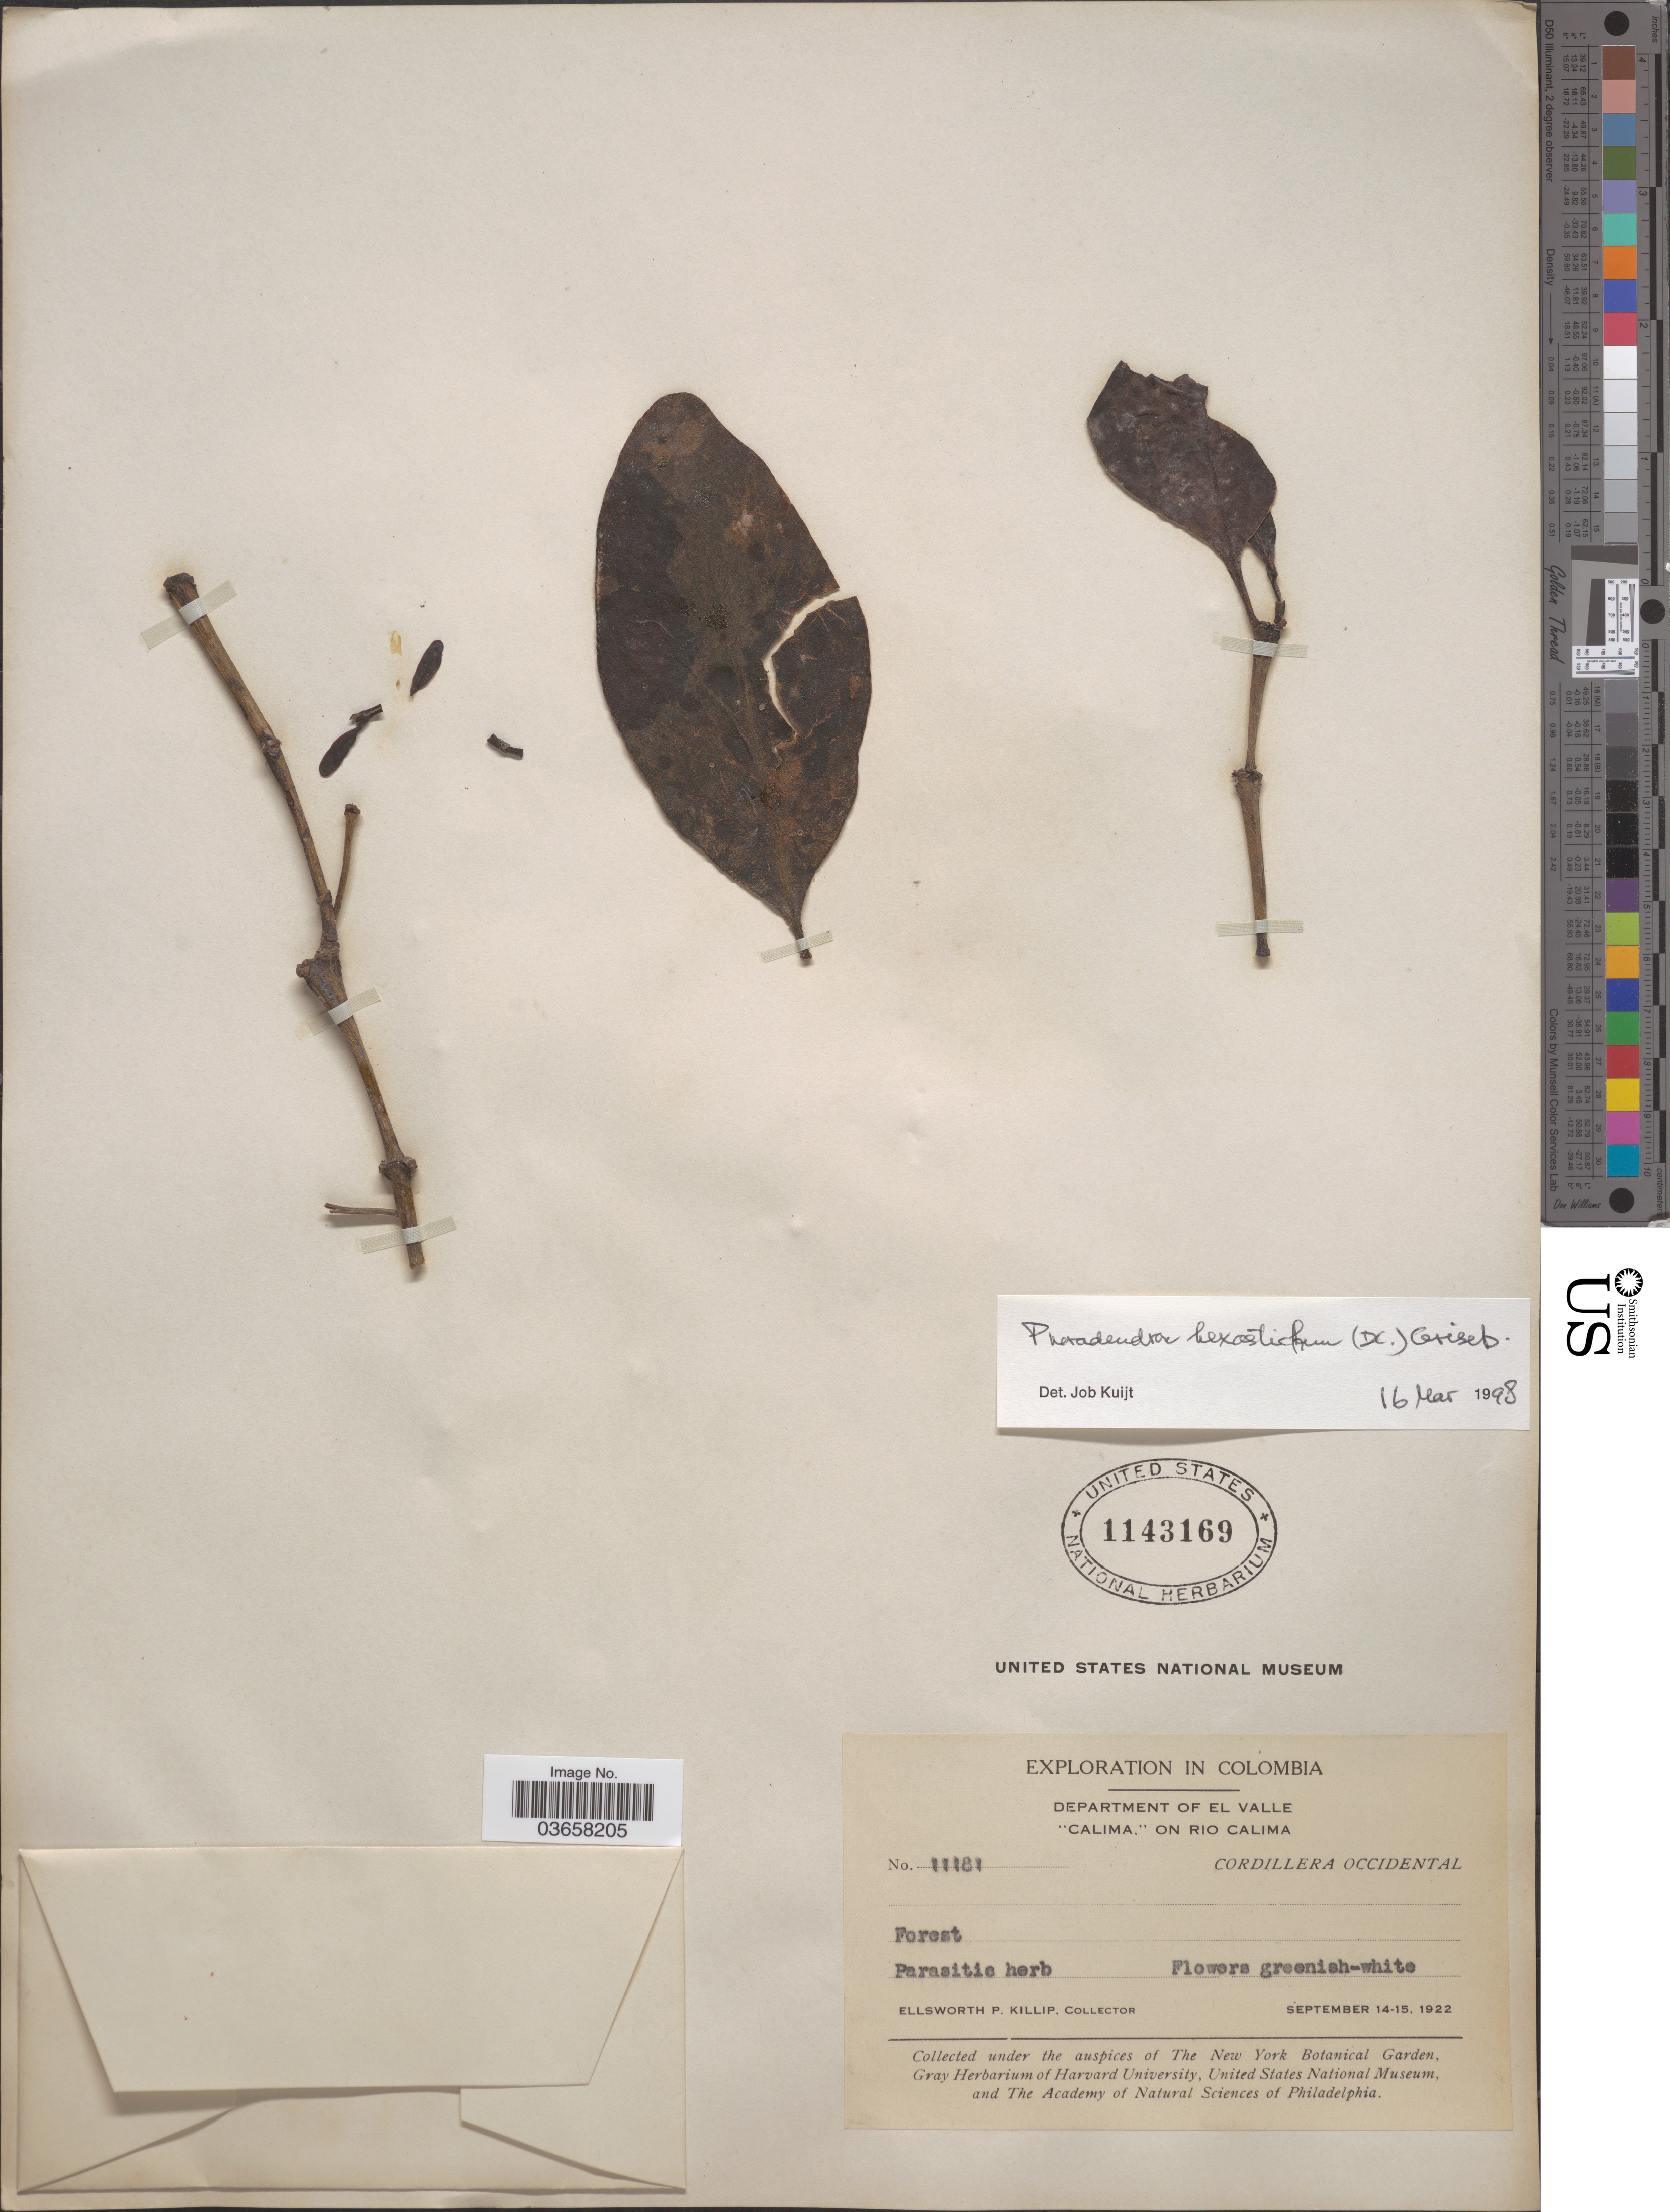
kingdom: Plantae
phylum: Tracheophyta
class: Magnoliopsida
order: Santalales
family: Viscaceae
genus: Phoradendron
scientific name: Phoradendron sp.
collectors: E. P. Killip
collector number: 11181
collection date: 1922-09-14/1922-09-15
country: Colombia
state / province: Valle del Cauca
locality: Department of El Valle. "Calima," on Rio Calima. Cordillera Occidental.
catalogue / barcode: US 1143169